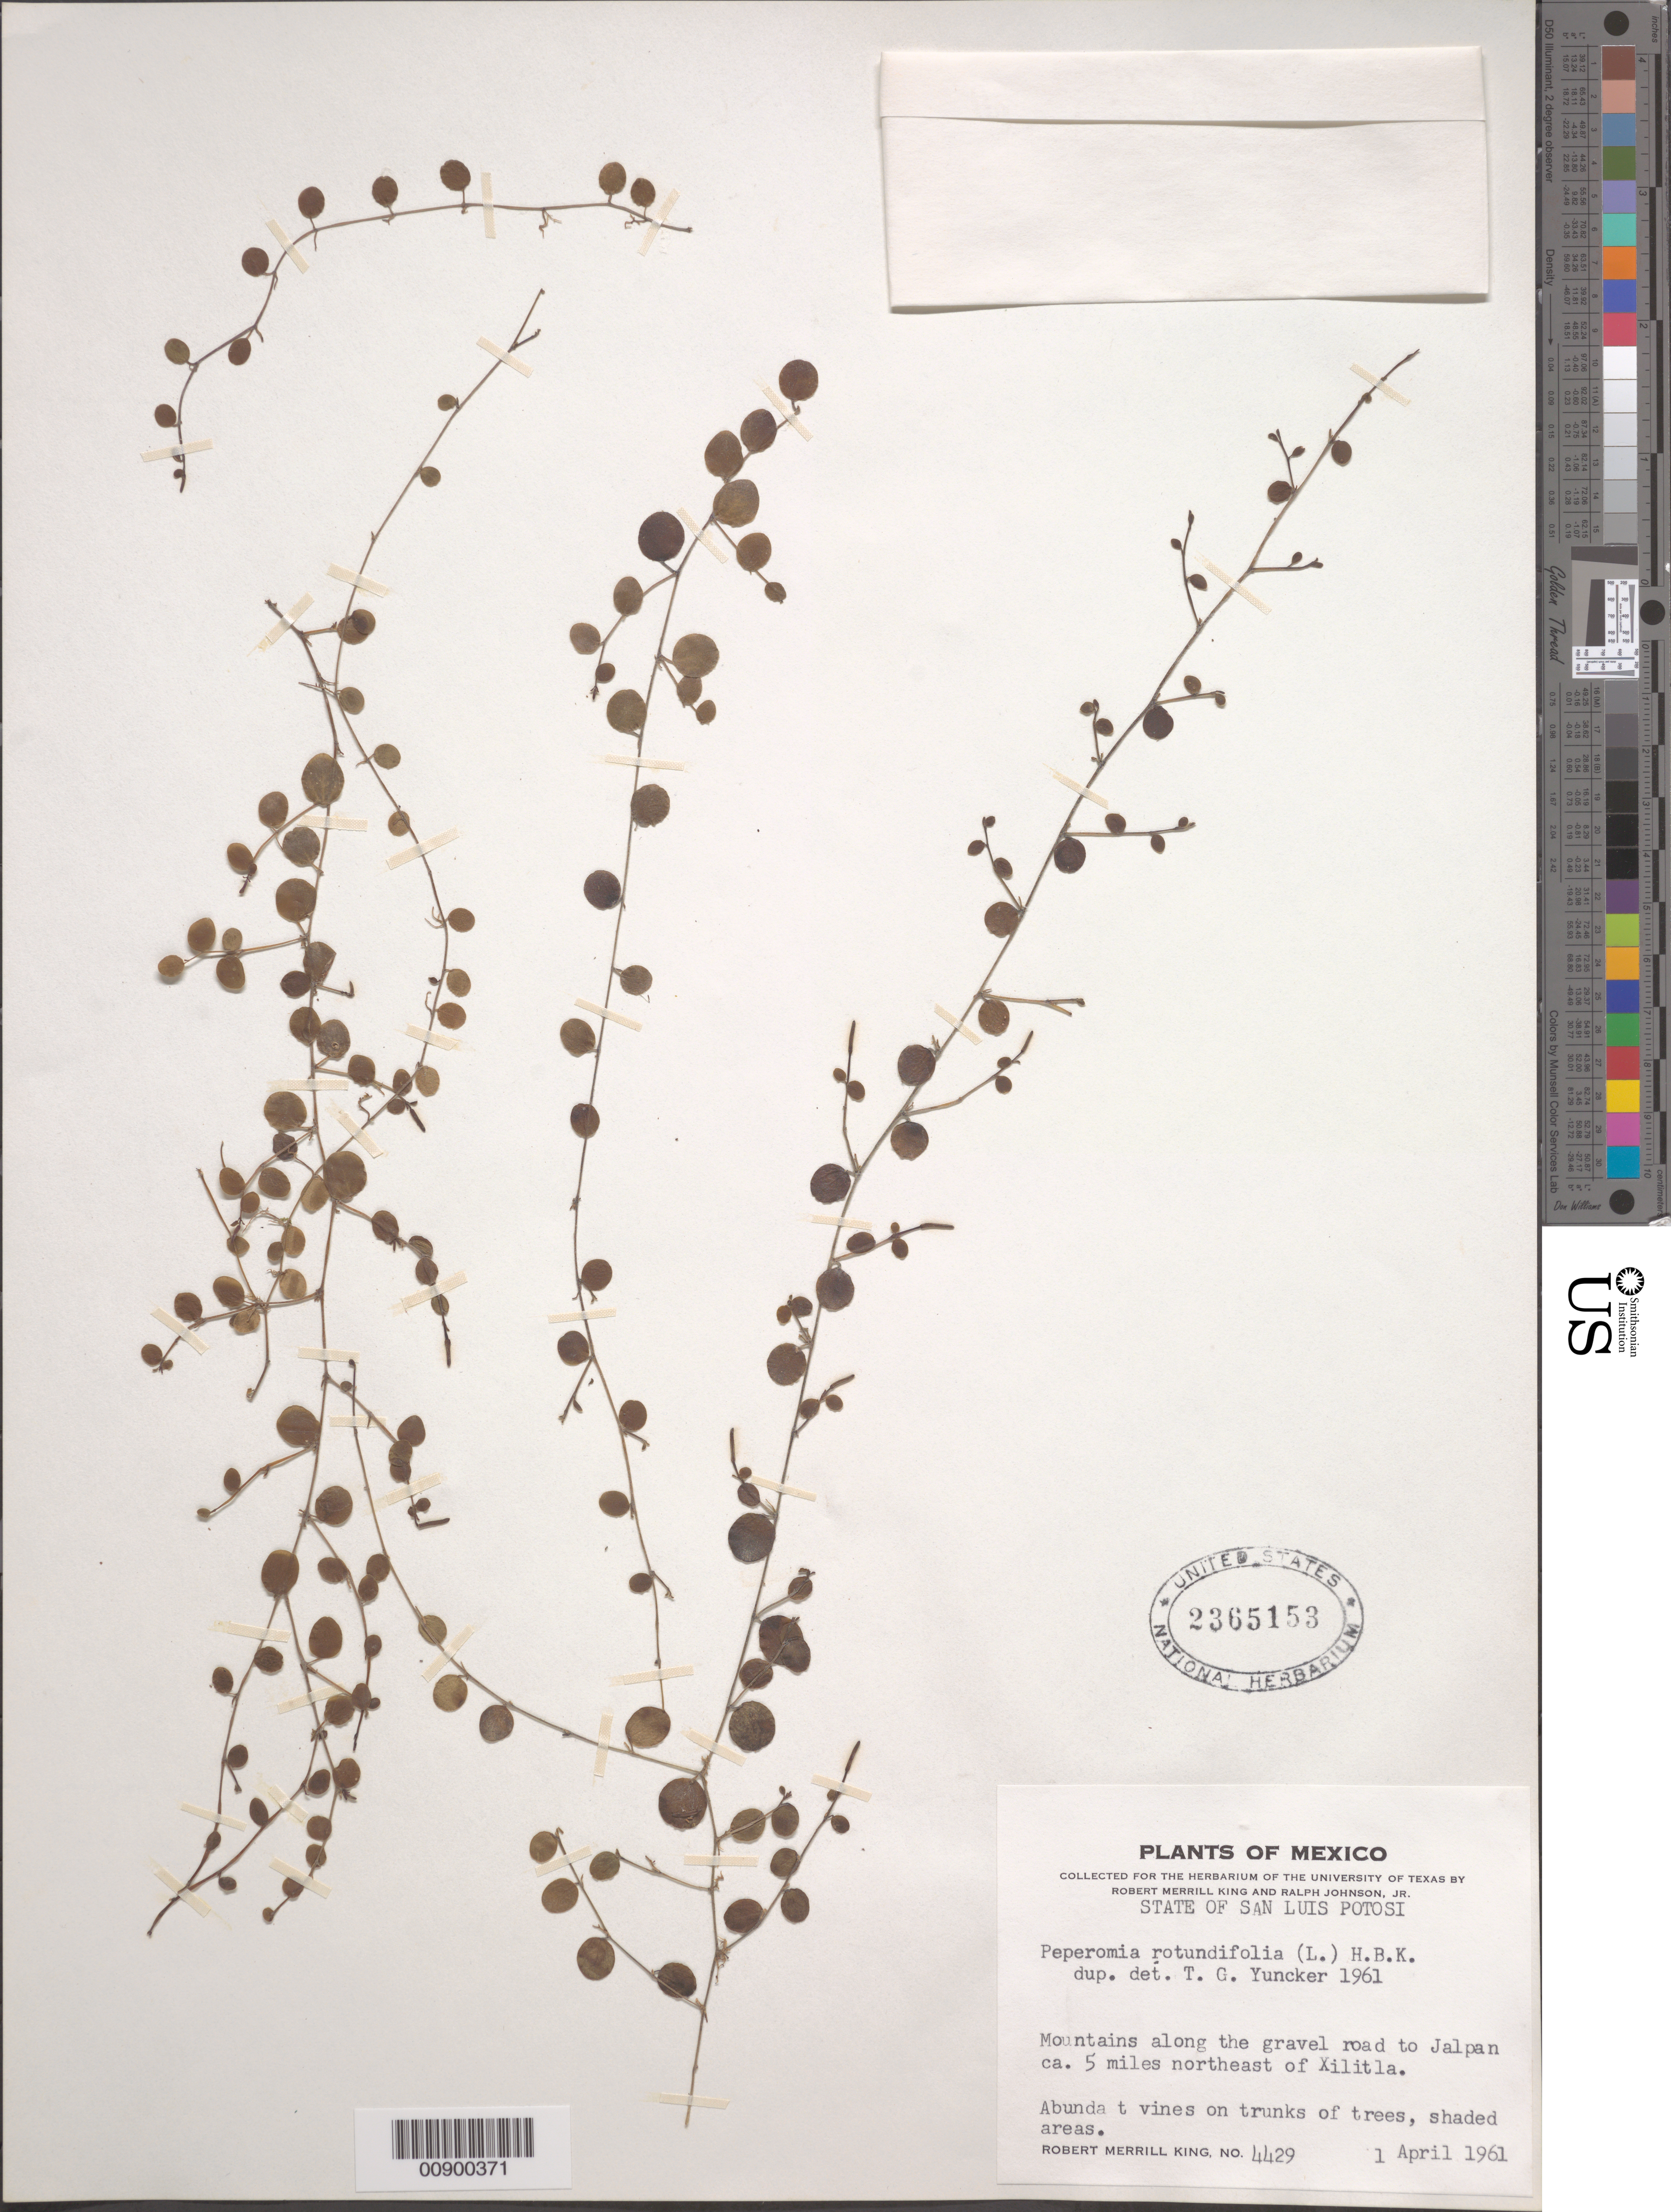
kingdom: Plantae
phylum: Tracheophyta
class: Magnoliopsida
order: Piperales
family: Piperaceae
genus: Peperomia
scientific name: Peperomia rotundifolia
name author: (L.) Kunth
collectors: R. M. King & R. Johnson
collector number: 4429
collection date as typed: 01 Apr 1961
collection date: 1961-04-01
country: Mexico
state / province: San Luis Potosí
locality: State of San Luis Potosí: Mountains along the gravel road to Jalpan ca. 5 miles northeast of Xilitla.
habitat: Vines on trunks of trees, shaded areas.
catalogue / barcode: US 2365153